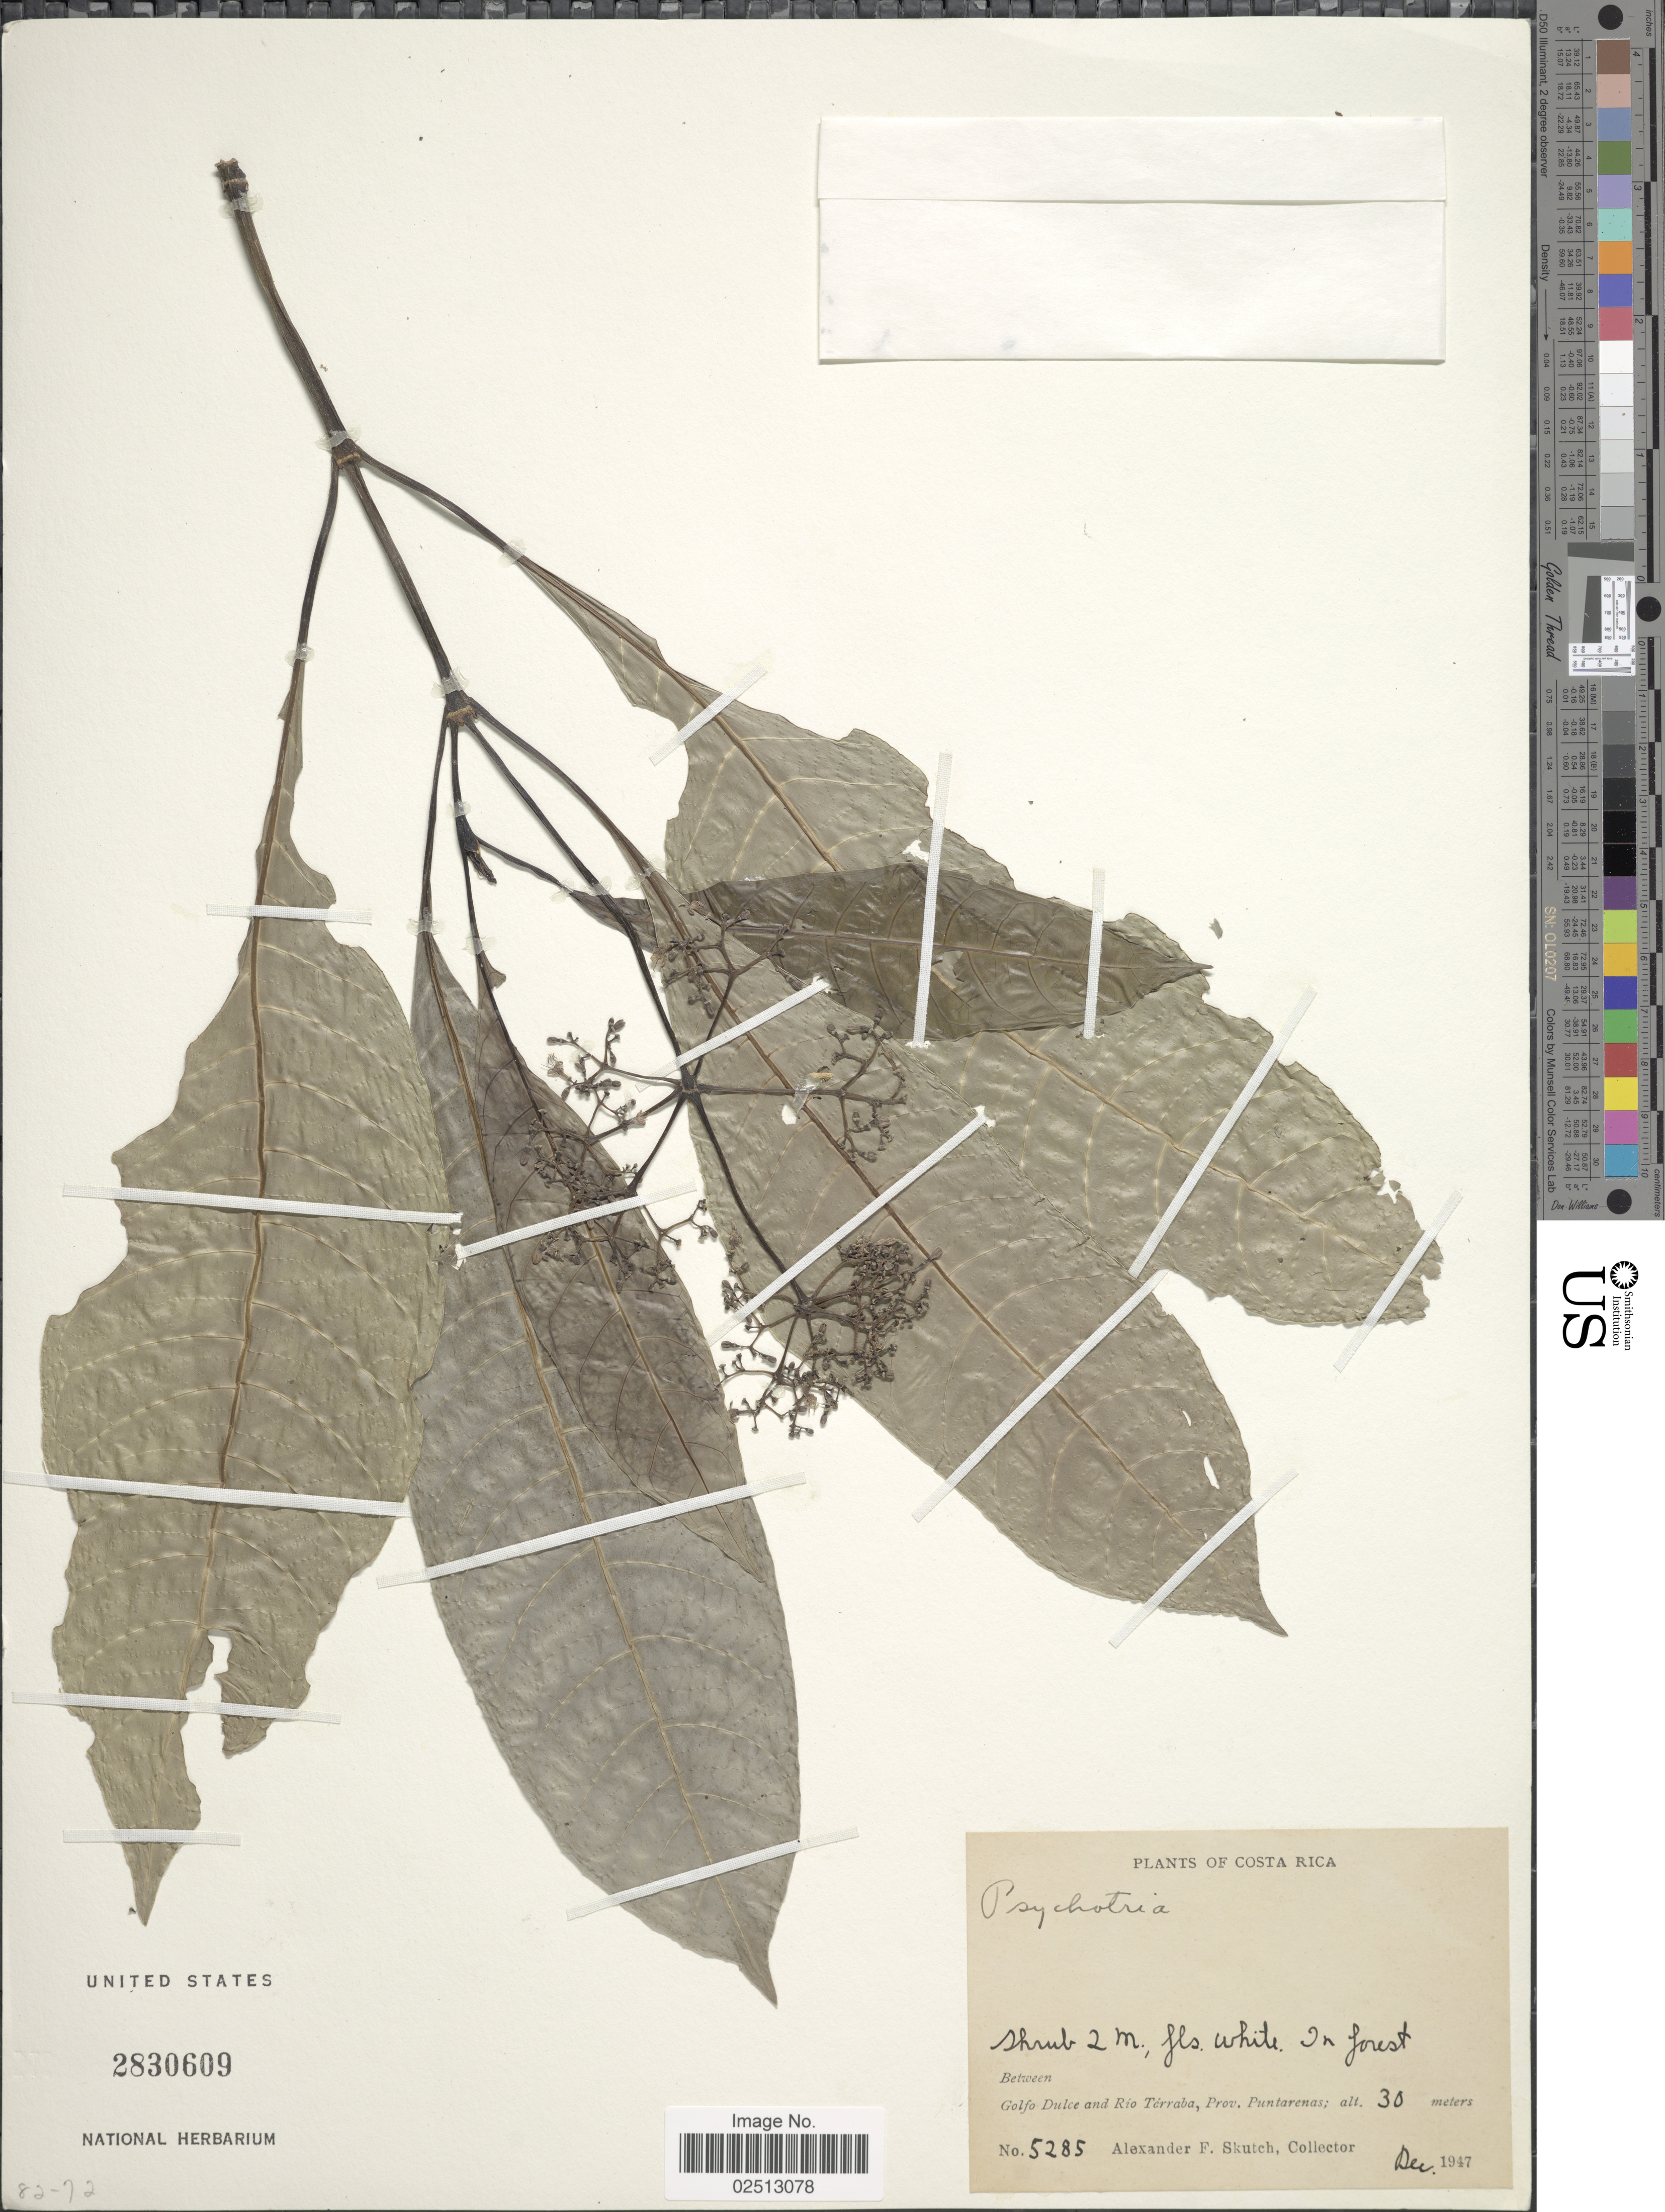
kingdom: Plantae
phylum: Tracheophyta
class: Magnoliopsida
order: Gentianales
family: Rubiaceae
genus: Psychotria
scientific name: Psychotria sp.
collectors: A. F. Skutch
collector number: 5285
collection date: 1947-12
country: Costa Rica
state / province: Puntarenas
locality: Between Golfo Dulce and Rio Terraba, Prov. Puntarenas.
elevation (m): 30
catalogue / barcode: US 2830609